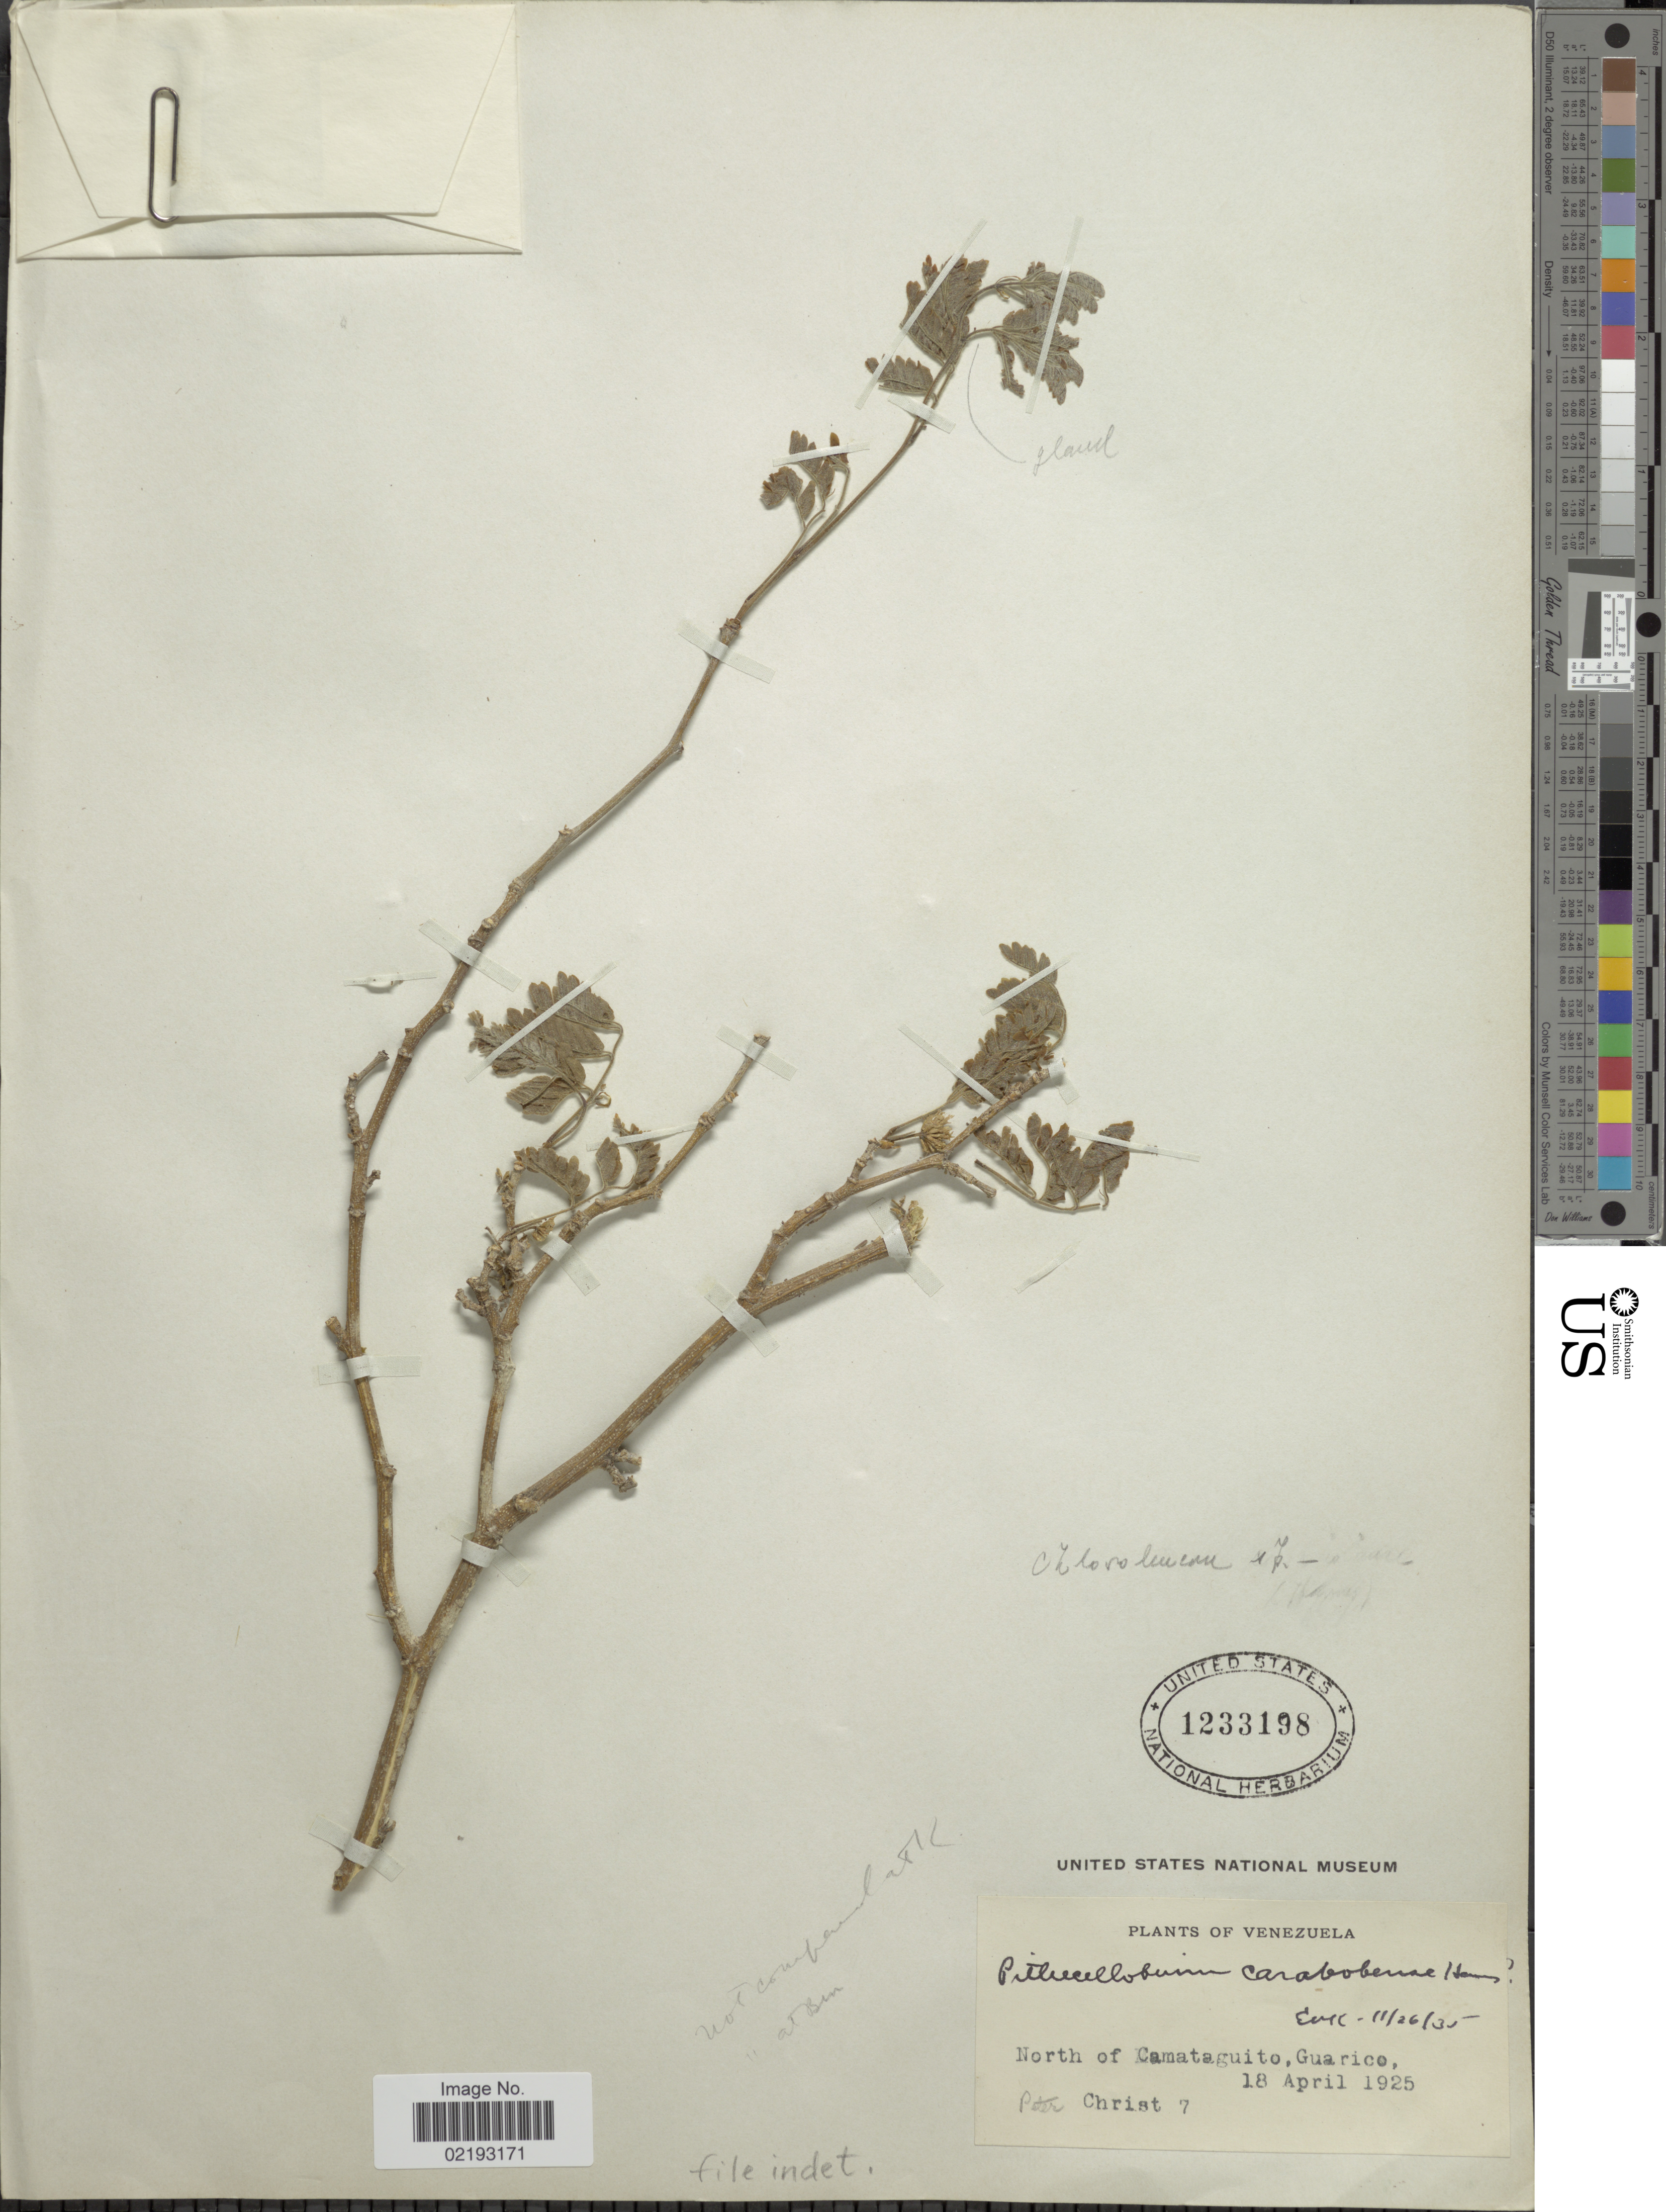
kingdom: Plantae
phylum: Tracheophyta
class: Magnoliopsida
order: Fabales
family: Fabaceae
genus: Chloroleucon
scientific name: Chloroleucon sp.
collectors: P. Christ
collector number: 7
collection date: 1925-04-18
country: Venezuela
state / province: Guárico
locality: North of Camataguito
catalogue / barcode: US 1233198